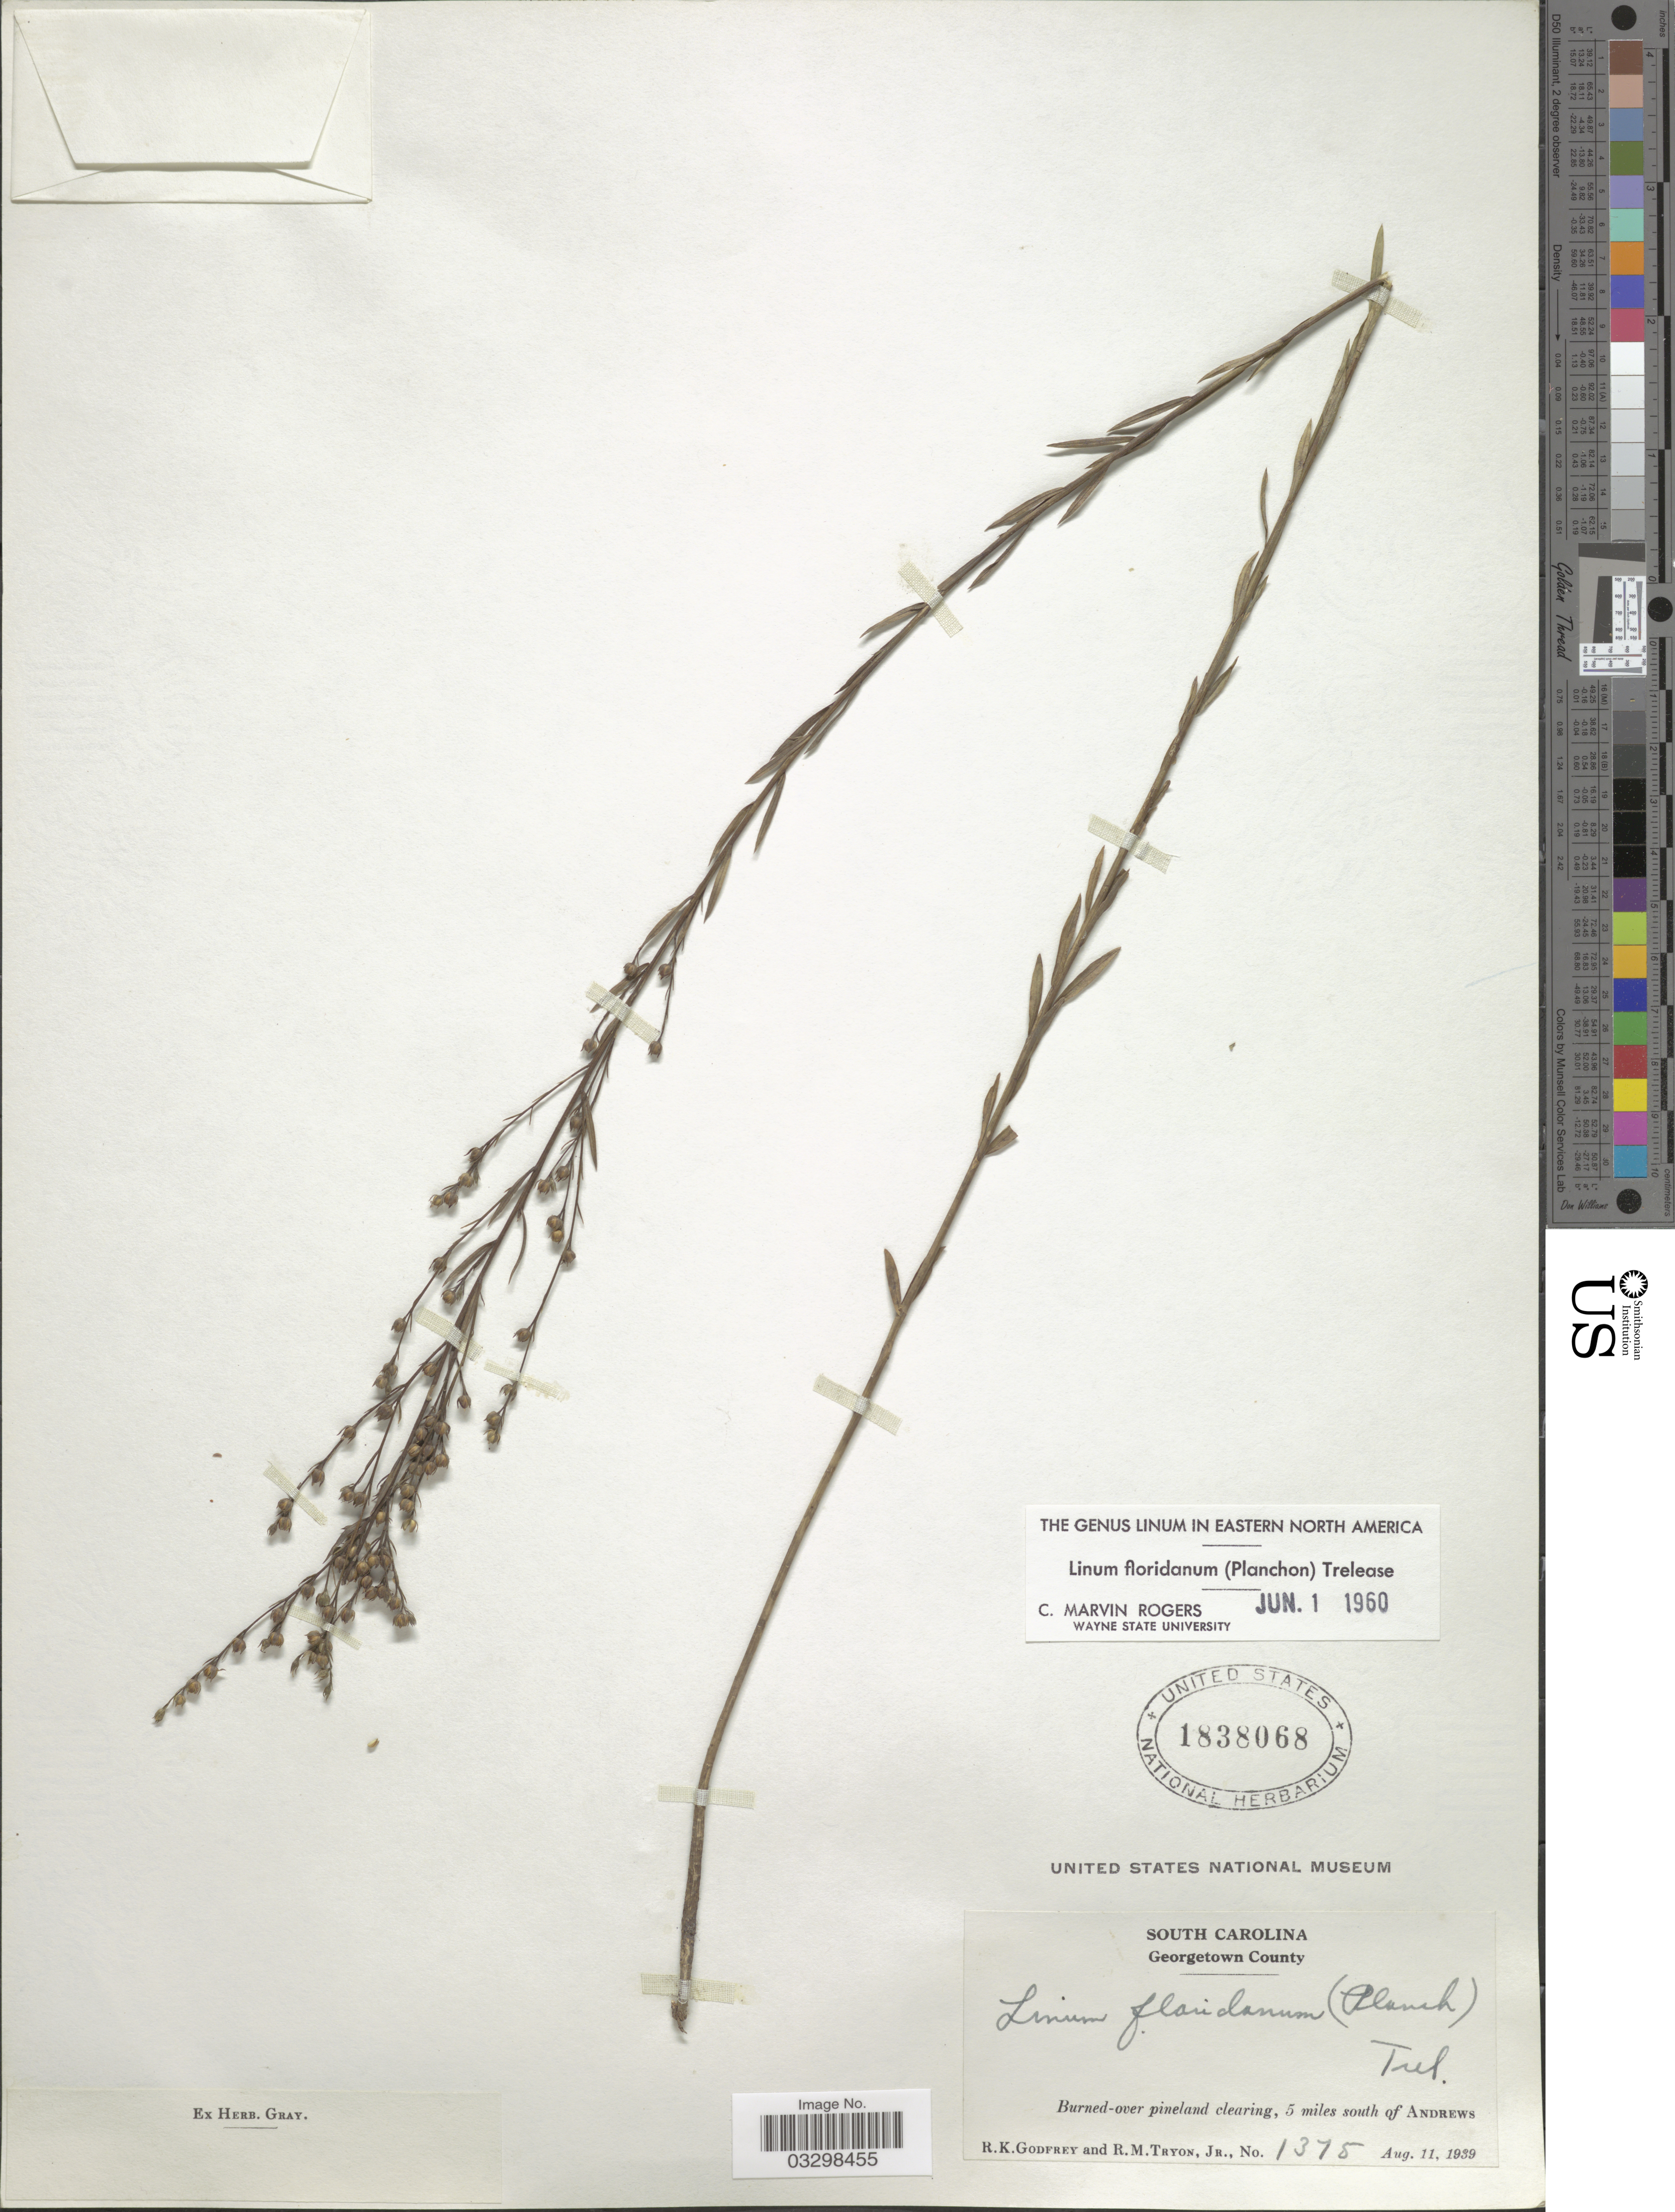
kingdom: Plantae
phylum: Tracheophyta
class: Magnoliopsida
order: Malpighiales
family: Linaceae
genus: Linum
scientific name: Linum floridanum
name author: (Planch.) Trel.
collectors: R. K. Godfrey & R. Tryon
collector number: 1375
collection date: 1939-08-11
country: United States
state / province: South Carolina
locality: Georgetown County. 5 miles south of Andrews.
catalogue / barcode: US 1838068